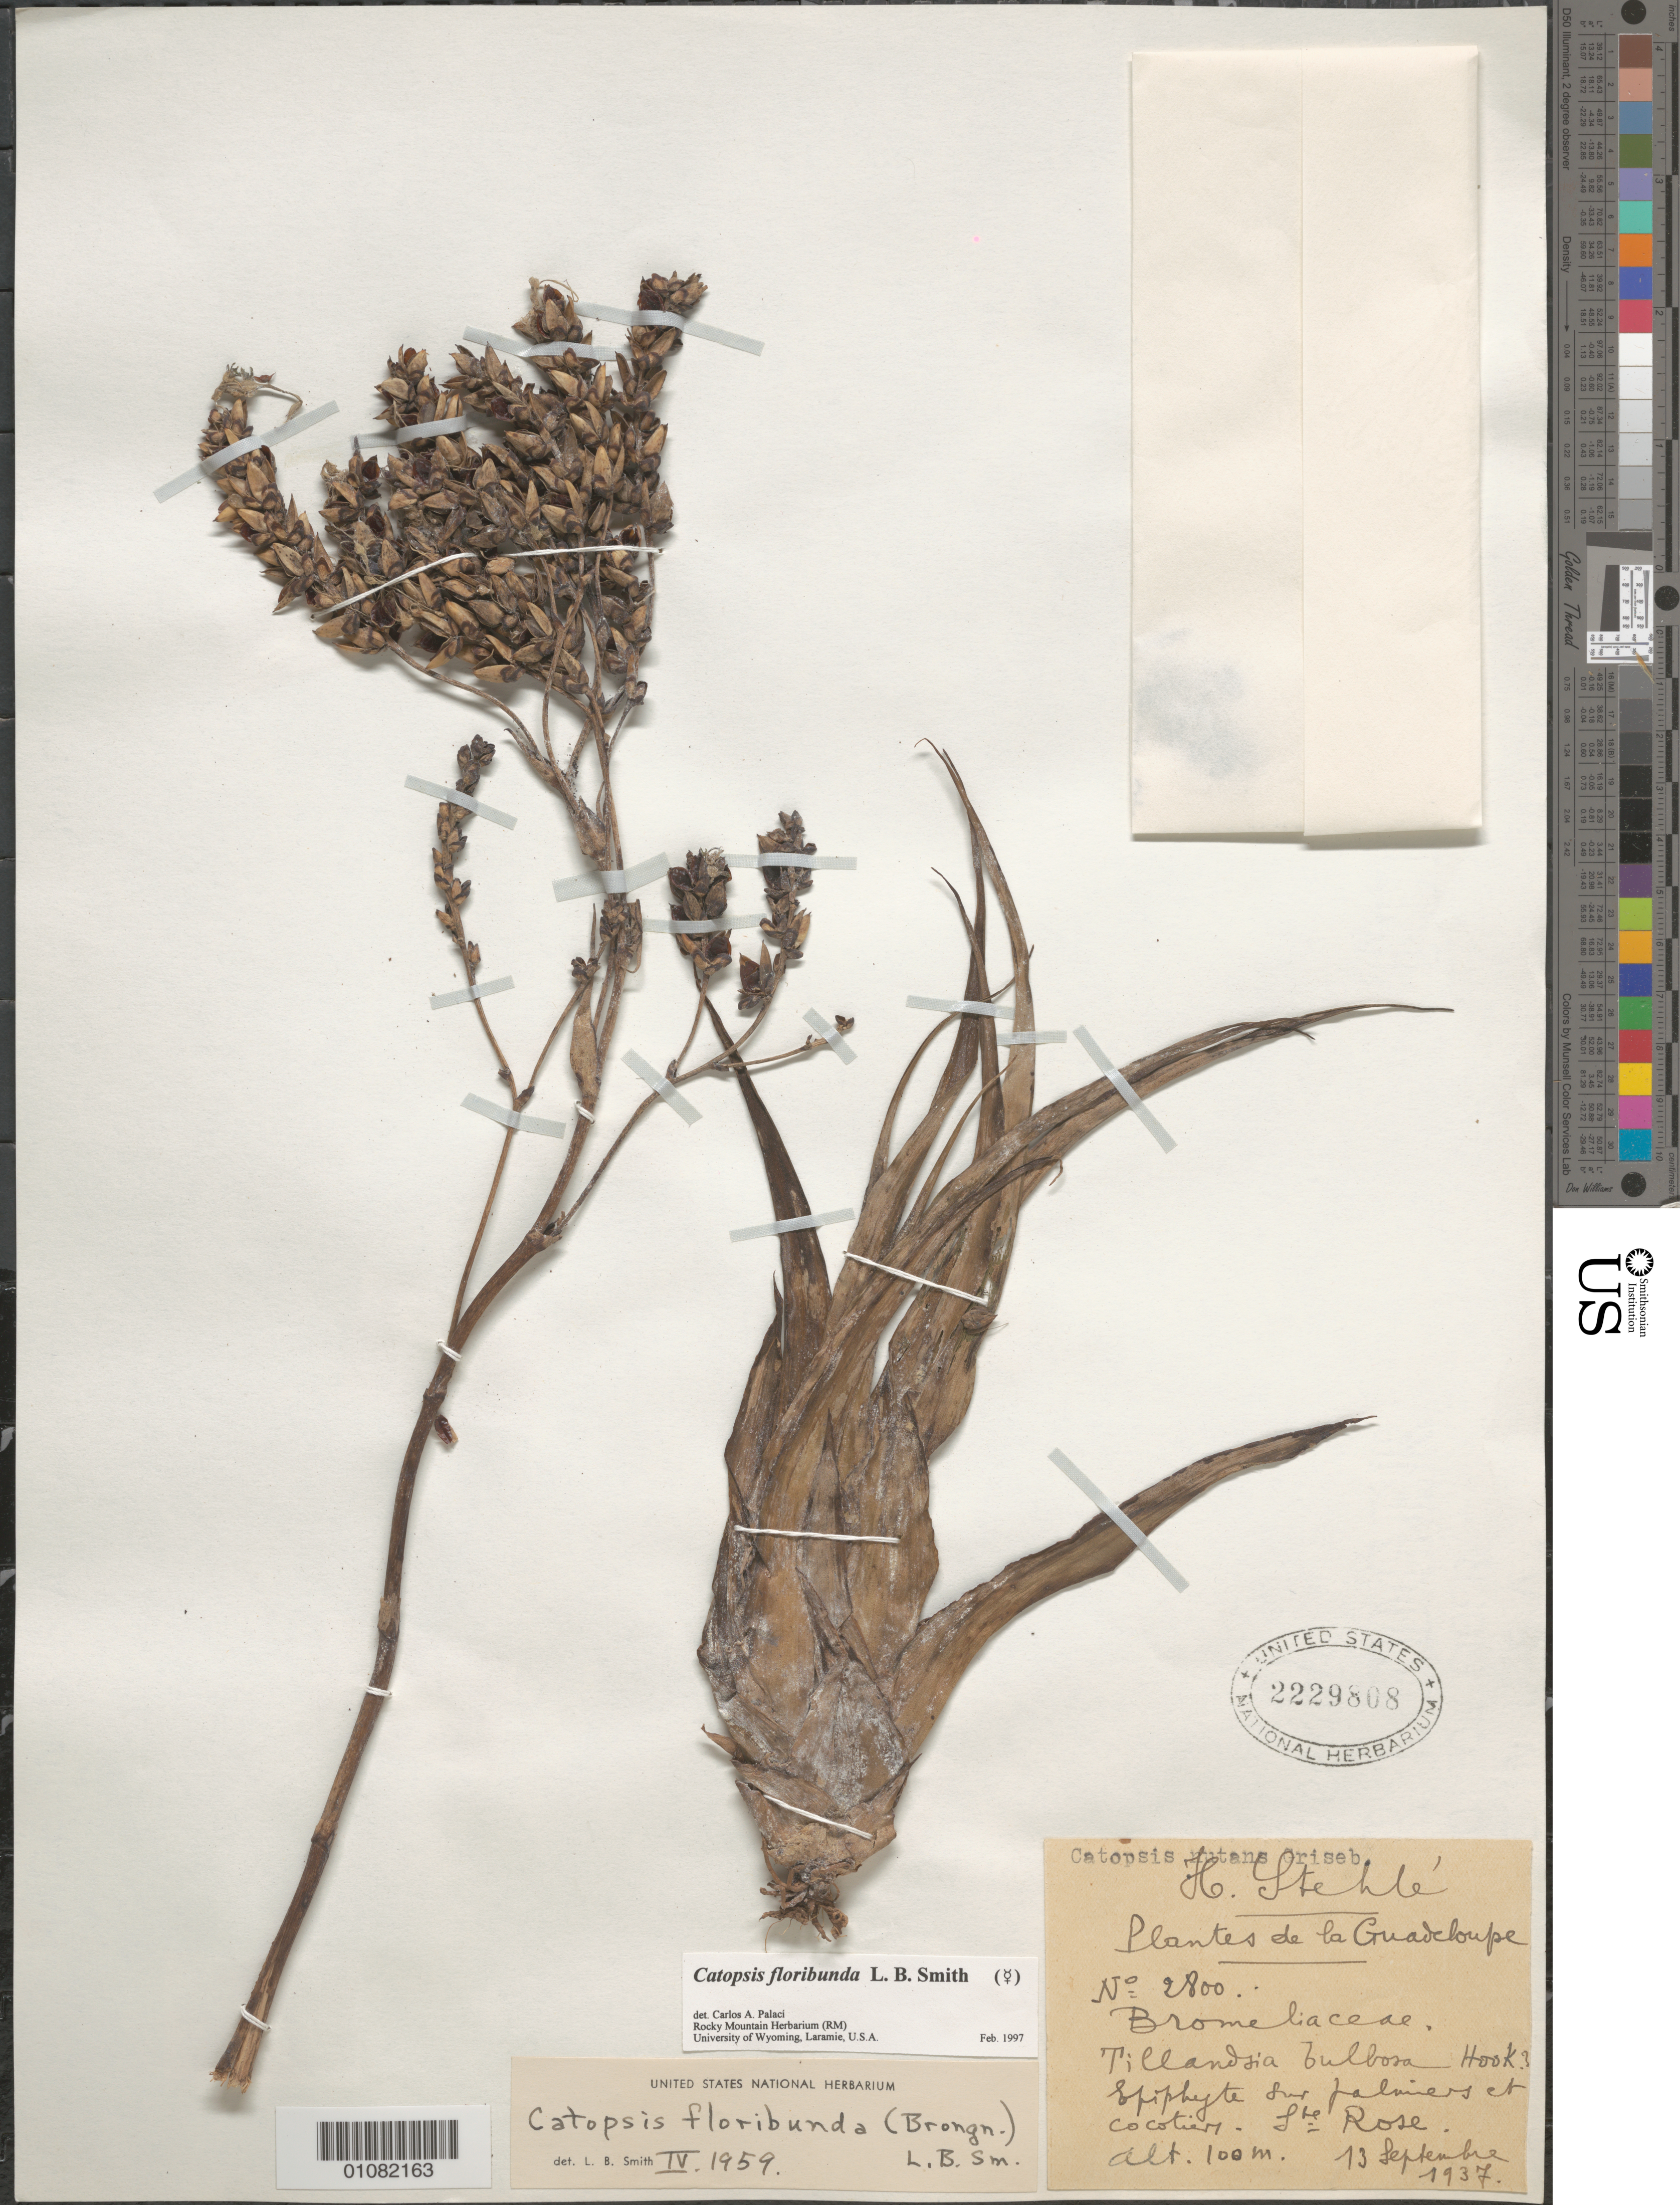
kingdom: Plantae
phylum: Tracheophyta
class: Liliopsida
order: Poales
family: Bromeliaceae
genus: Catopsis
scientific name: Catopsis floribunda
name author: L.B. Sm.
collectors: H. Stehlé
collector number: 2800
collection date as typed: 13 Sep 1937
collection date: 1937-09-13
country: Guadeloupe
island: Basse Terre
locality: Sainte Rose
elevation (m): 100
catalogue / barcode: US 2229808